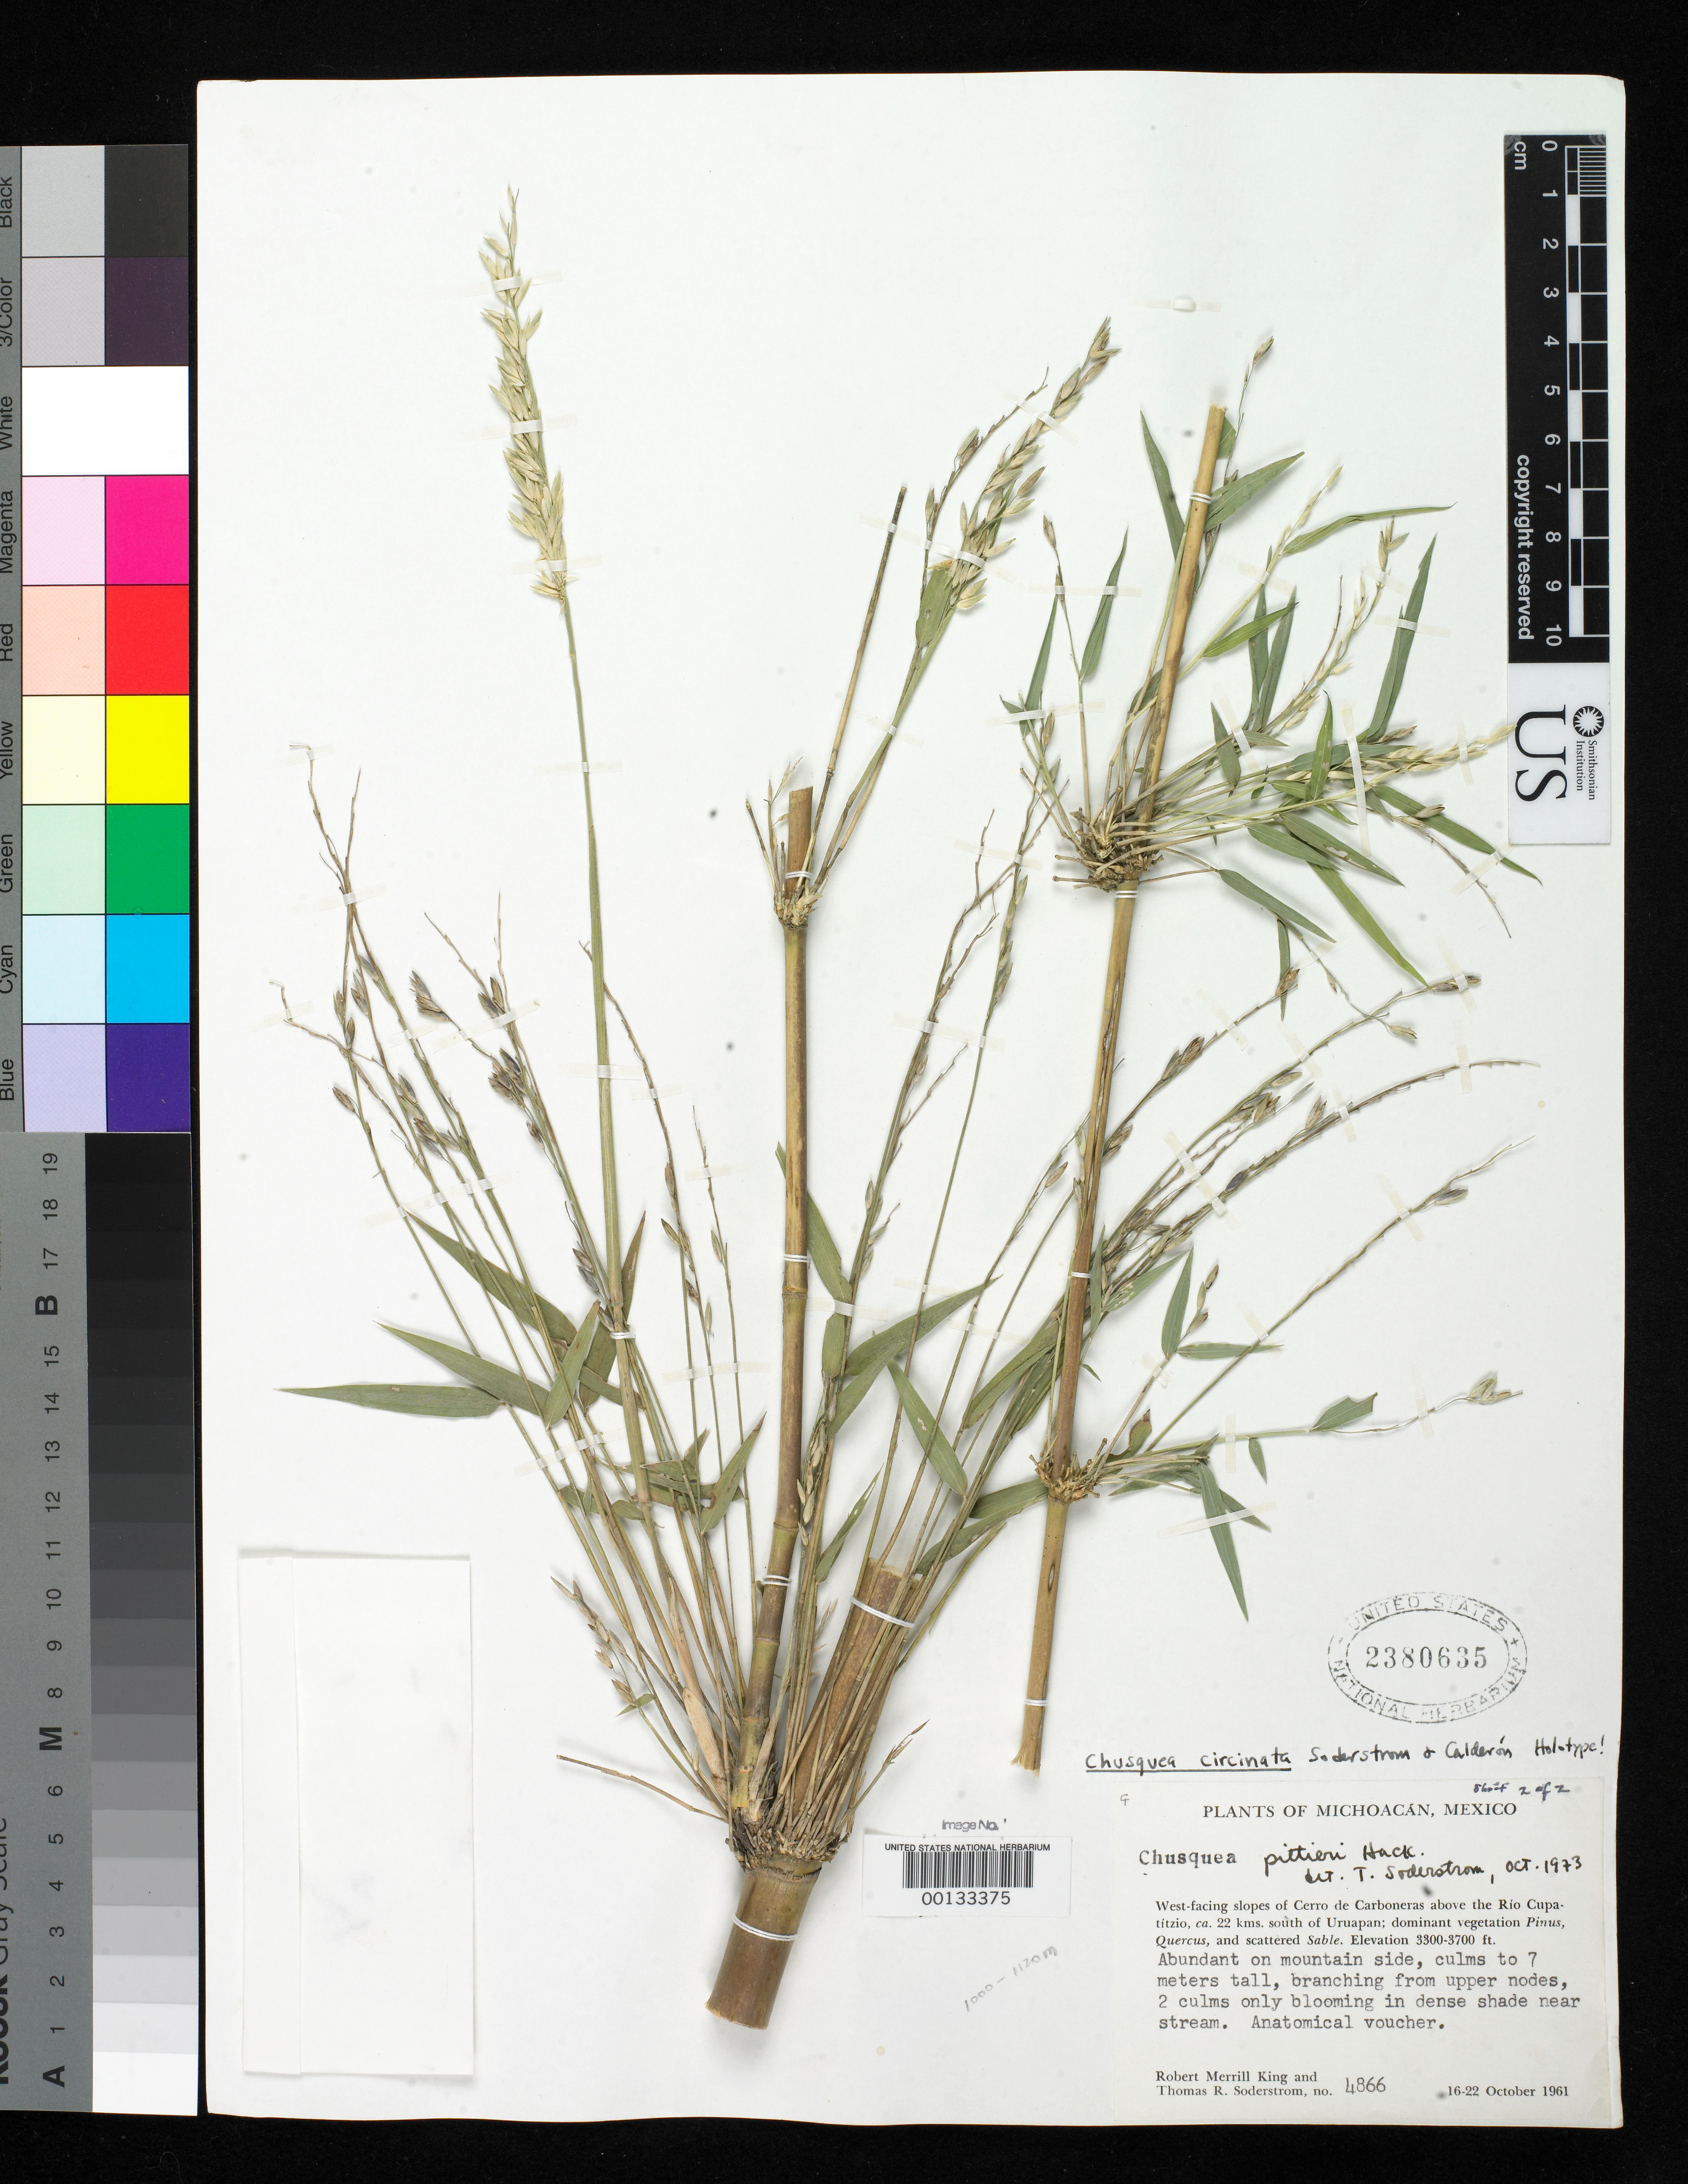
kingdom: Plantae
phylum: Tracheophyta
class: Liliopsida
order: Poales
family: Poaceae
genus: Chusquea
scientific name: Chusquea circinata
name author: Soderstr. & C. E. Calderón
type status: Holotype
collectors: R. M. King & T. R. Soderstrom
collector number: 4866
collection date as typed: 16 Oct 1961 to 22 Oct 1961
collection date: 1961-10-16/1961-10-22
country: Mexico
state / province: Michoacán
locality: Cerro de Carboneras above Rio Cupatitzio.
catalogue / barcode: US 2380635